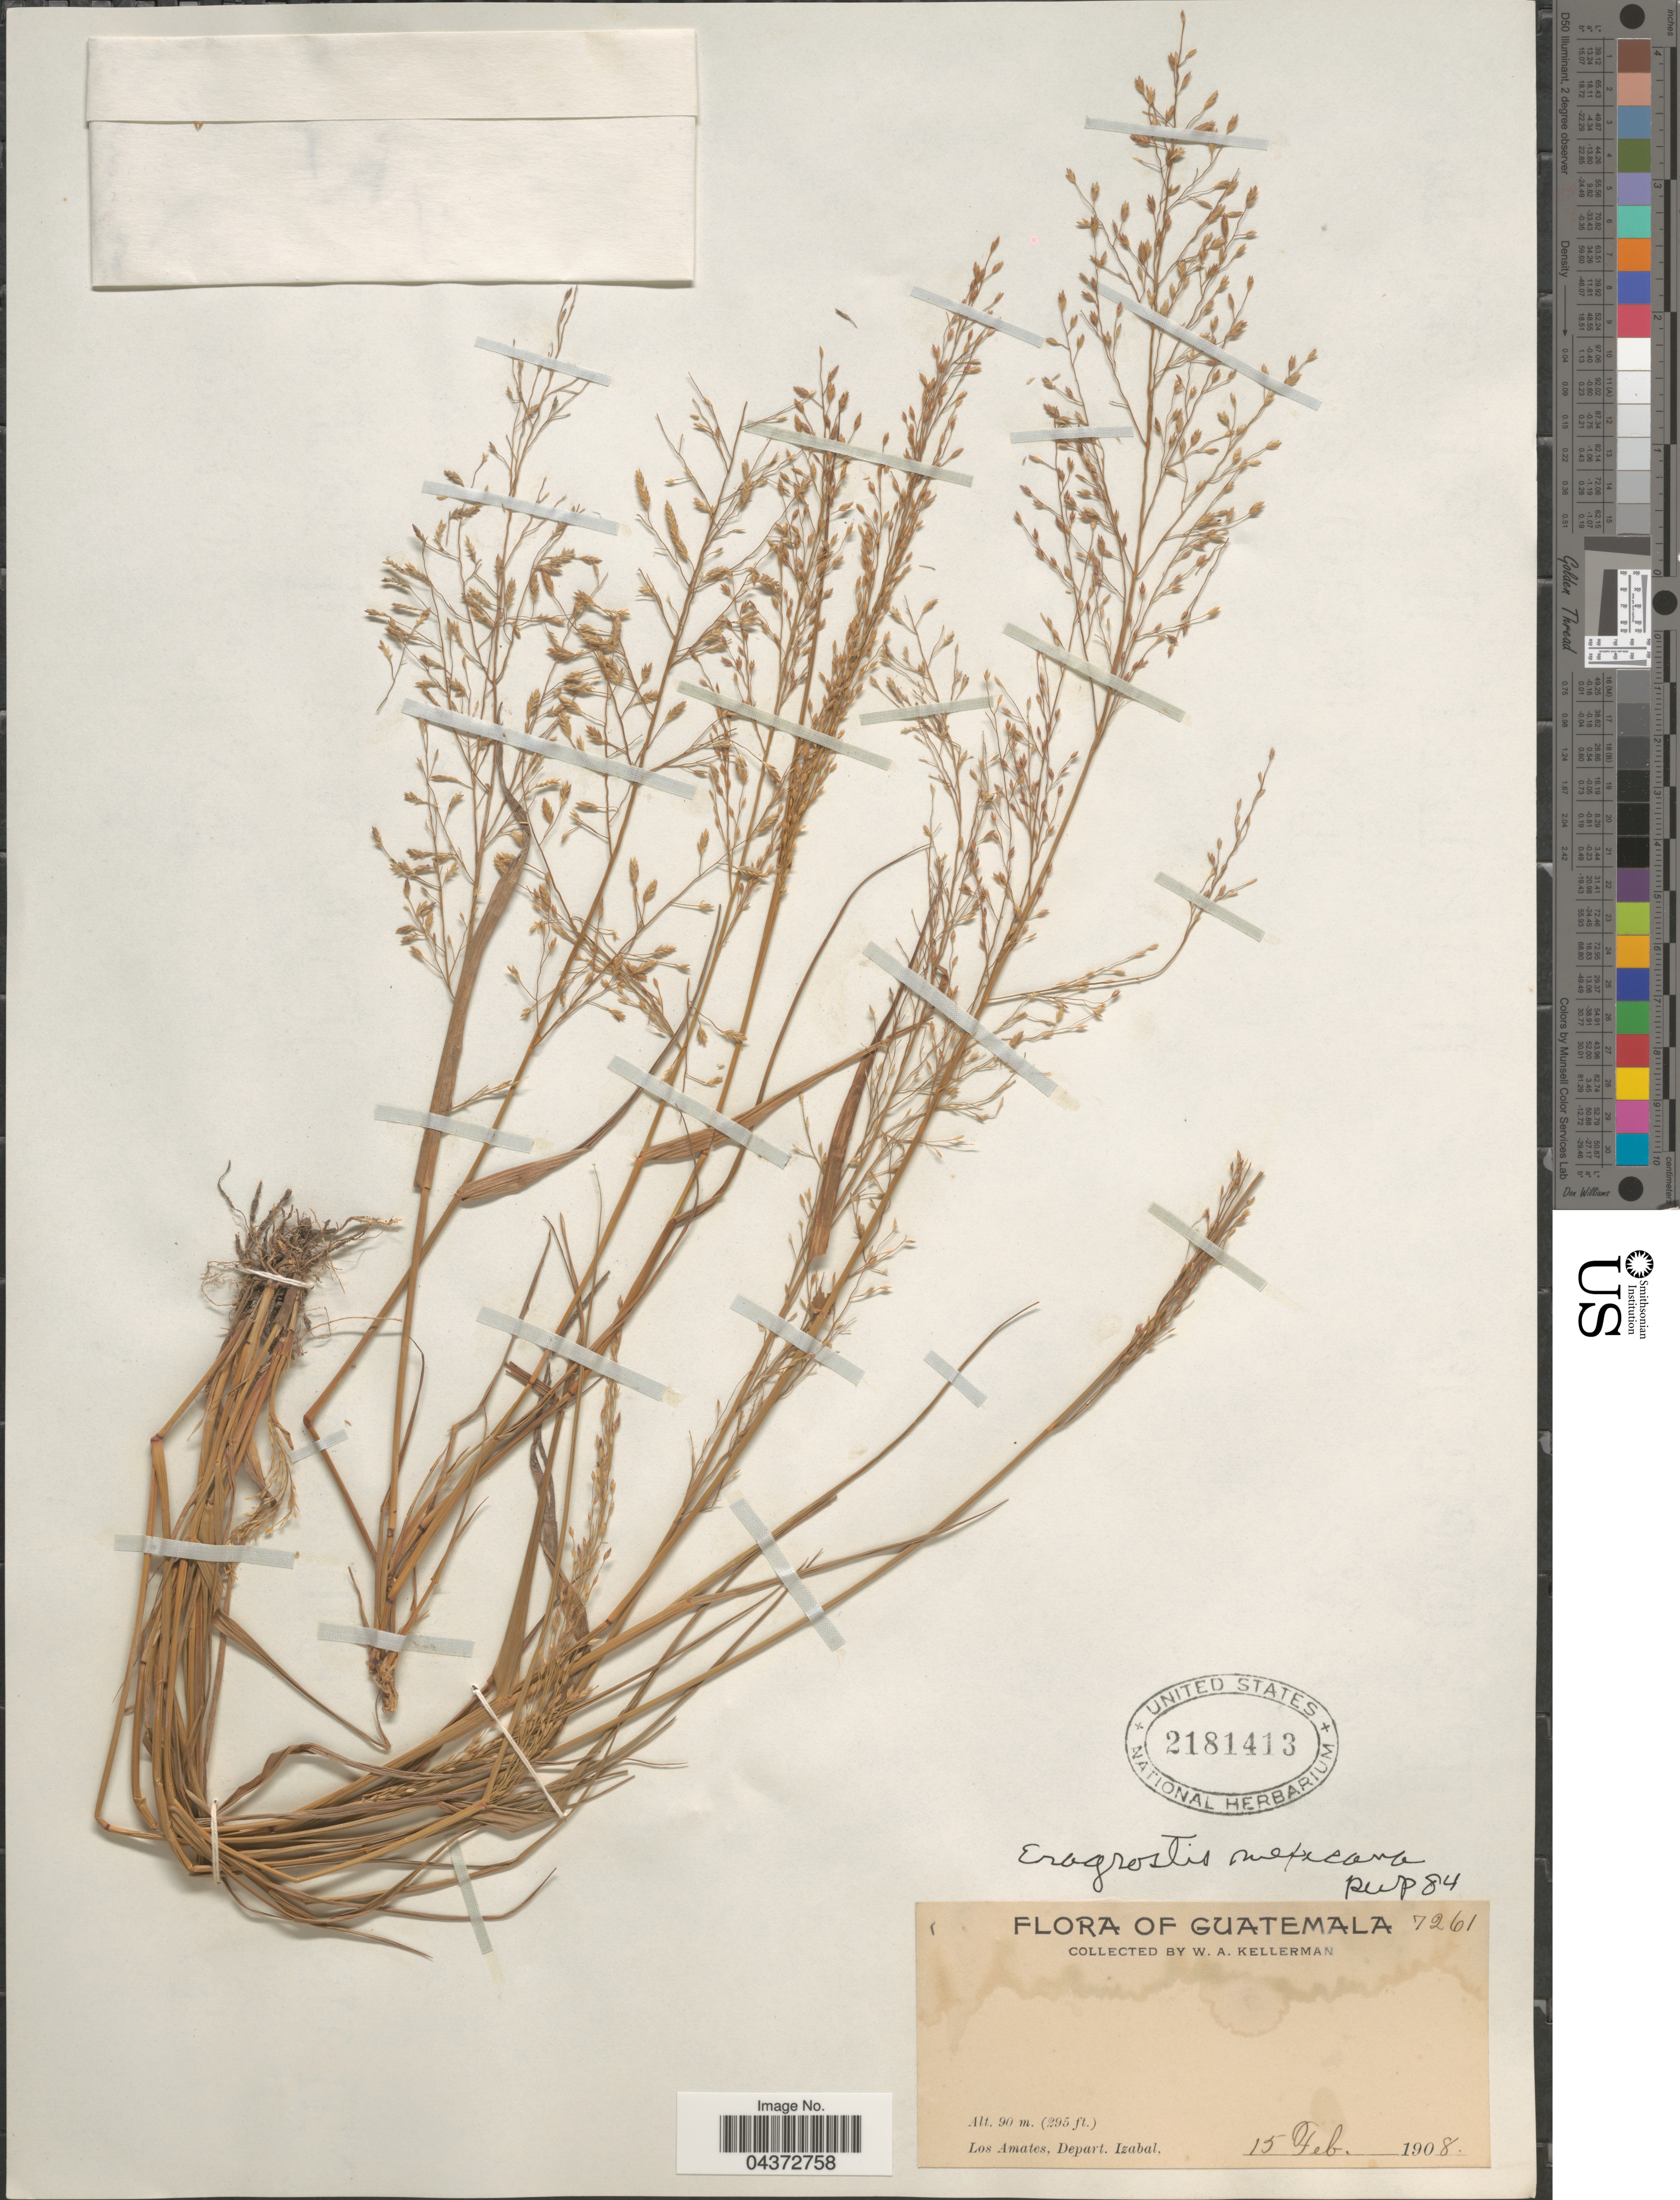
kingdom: Plantae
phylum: Tracheophyta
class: Liliopsida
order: Poales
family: Poaceae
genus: Eragrostis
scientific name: Eragrostis mexicana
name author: (Hornem.) Link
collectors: W. Kellerman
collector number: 7261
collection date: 1908-02-15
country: Guatemala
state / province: Izabal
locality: Los Amates, Depart. Izabal.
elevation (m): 90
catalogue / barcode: US 2181413